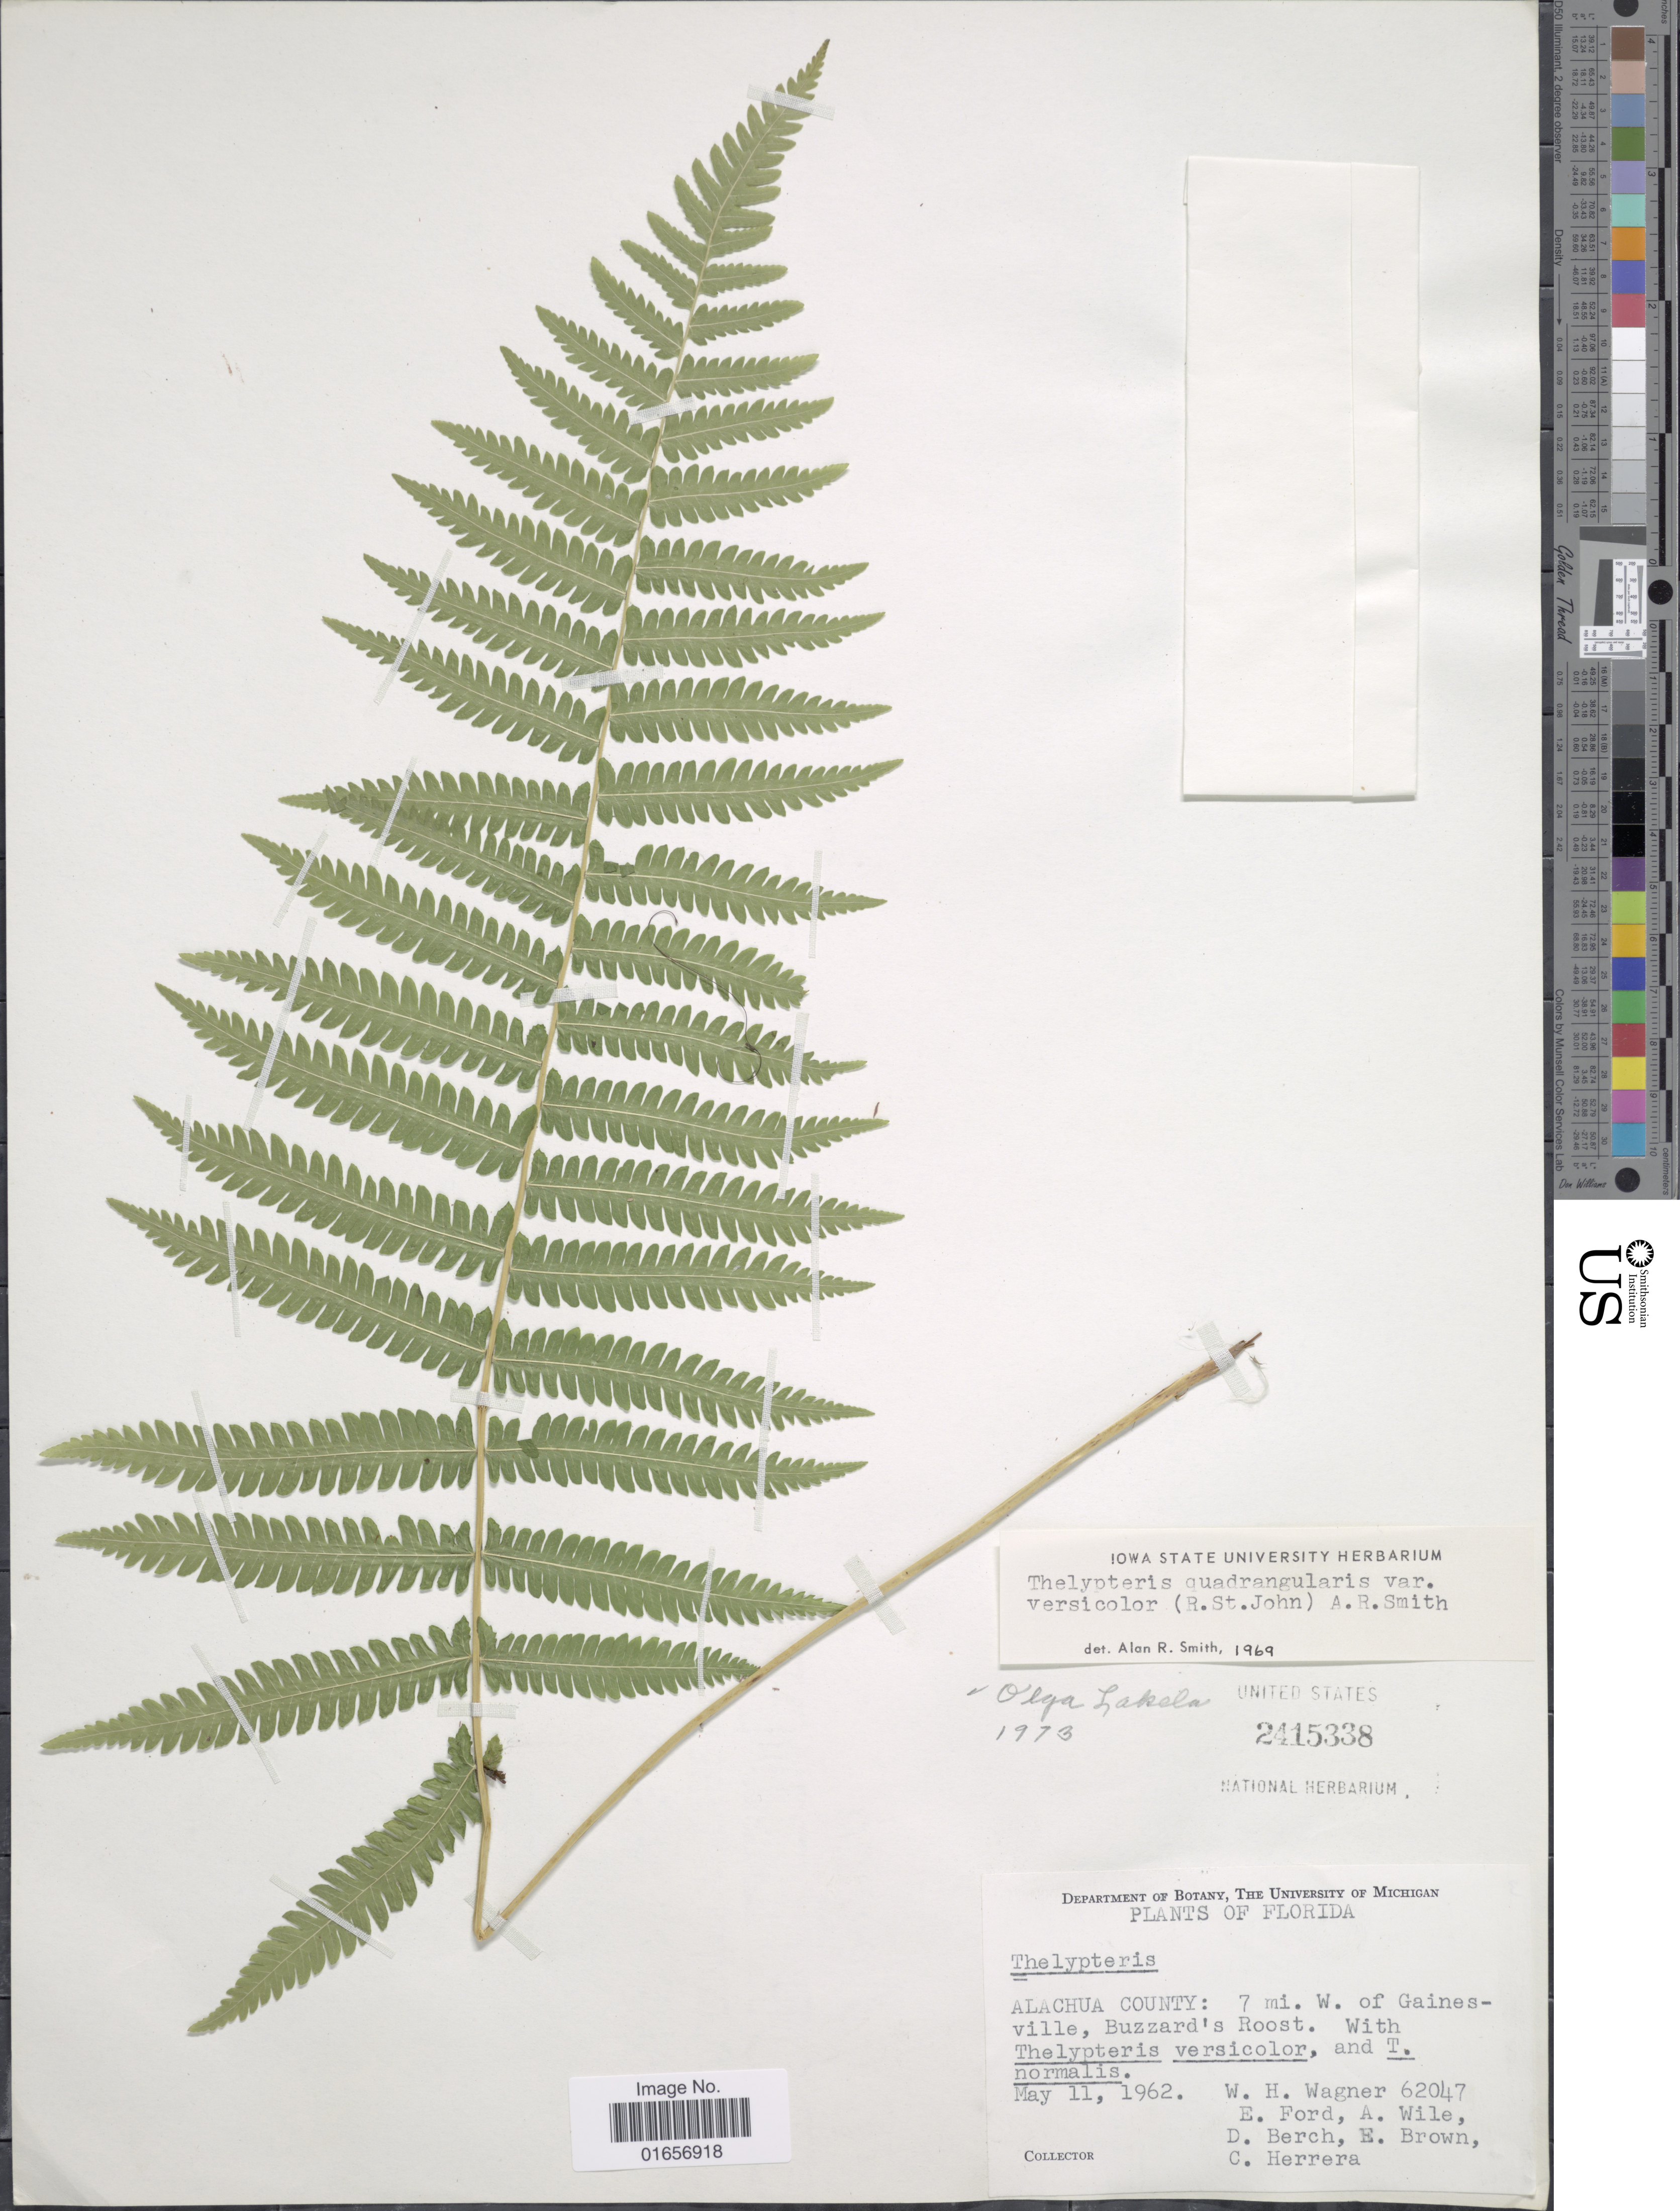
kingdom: Plantae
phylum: Tracheophyta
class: Polypodiopsida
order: Polypodiales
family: Thelypteridaceae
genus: Christella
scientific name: Christella hispidula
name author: (Decne.) Holttum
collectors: W. H. Wagner, E. Ford, A. Wile, D. Berch & et al.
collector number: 62047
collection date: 1962-05-11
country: United States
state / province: Florida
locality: Alachua County: 7 mi. W. of Gainesville, Buzzard's Roost.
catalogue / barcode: US 2415338